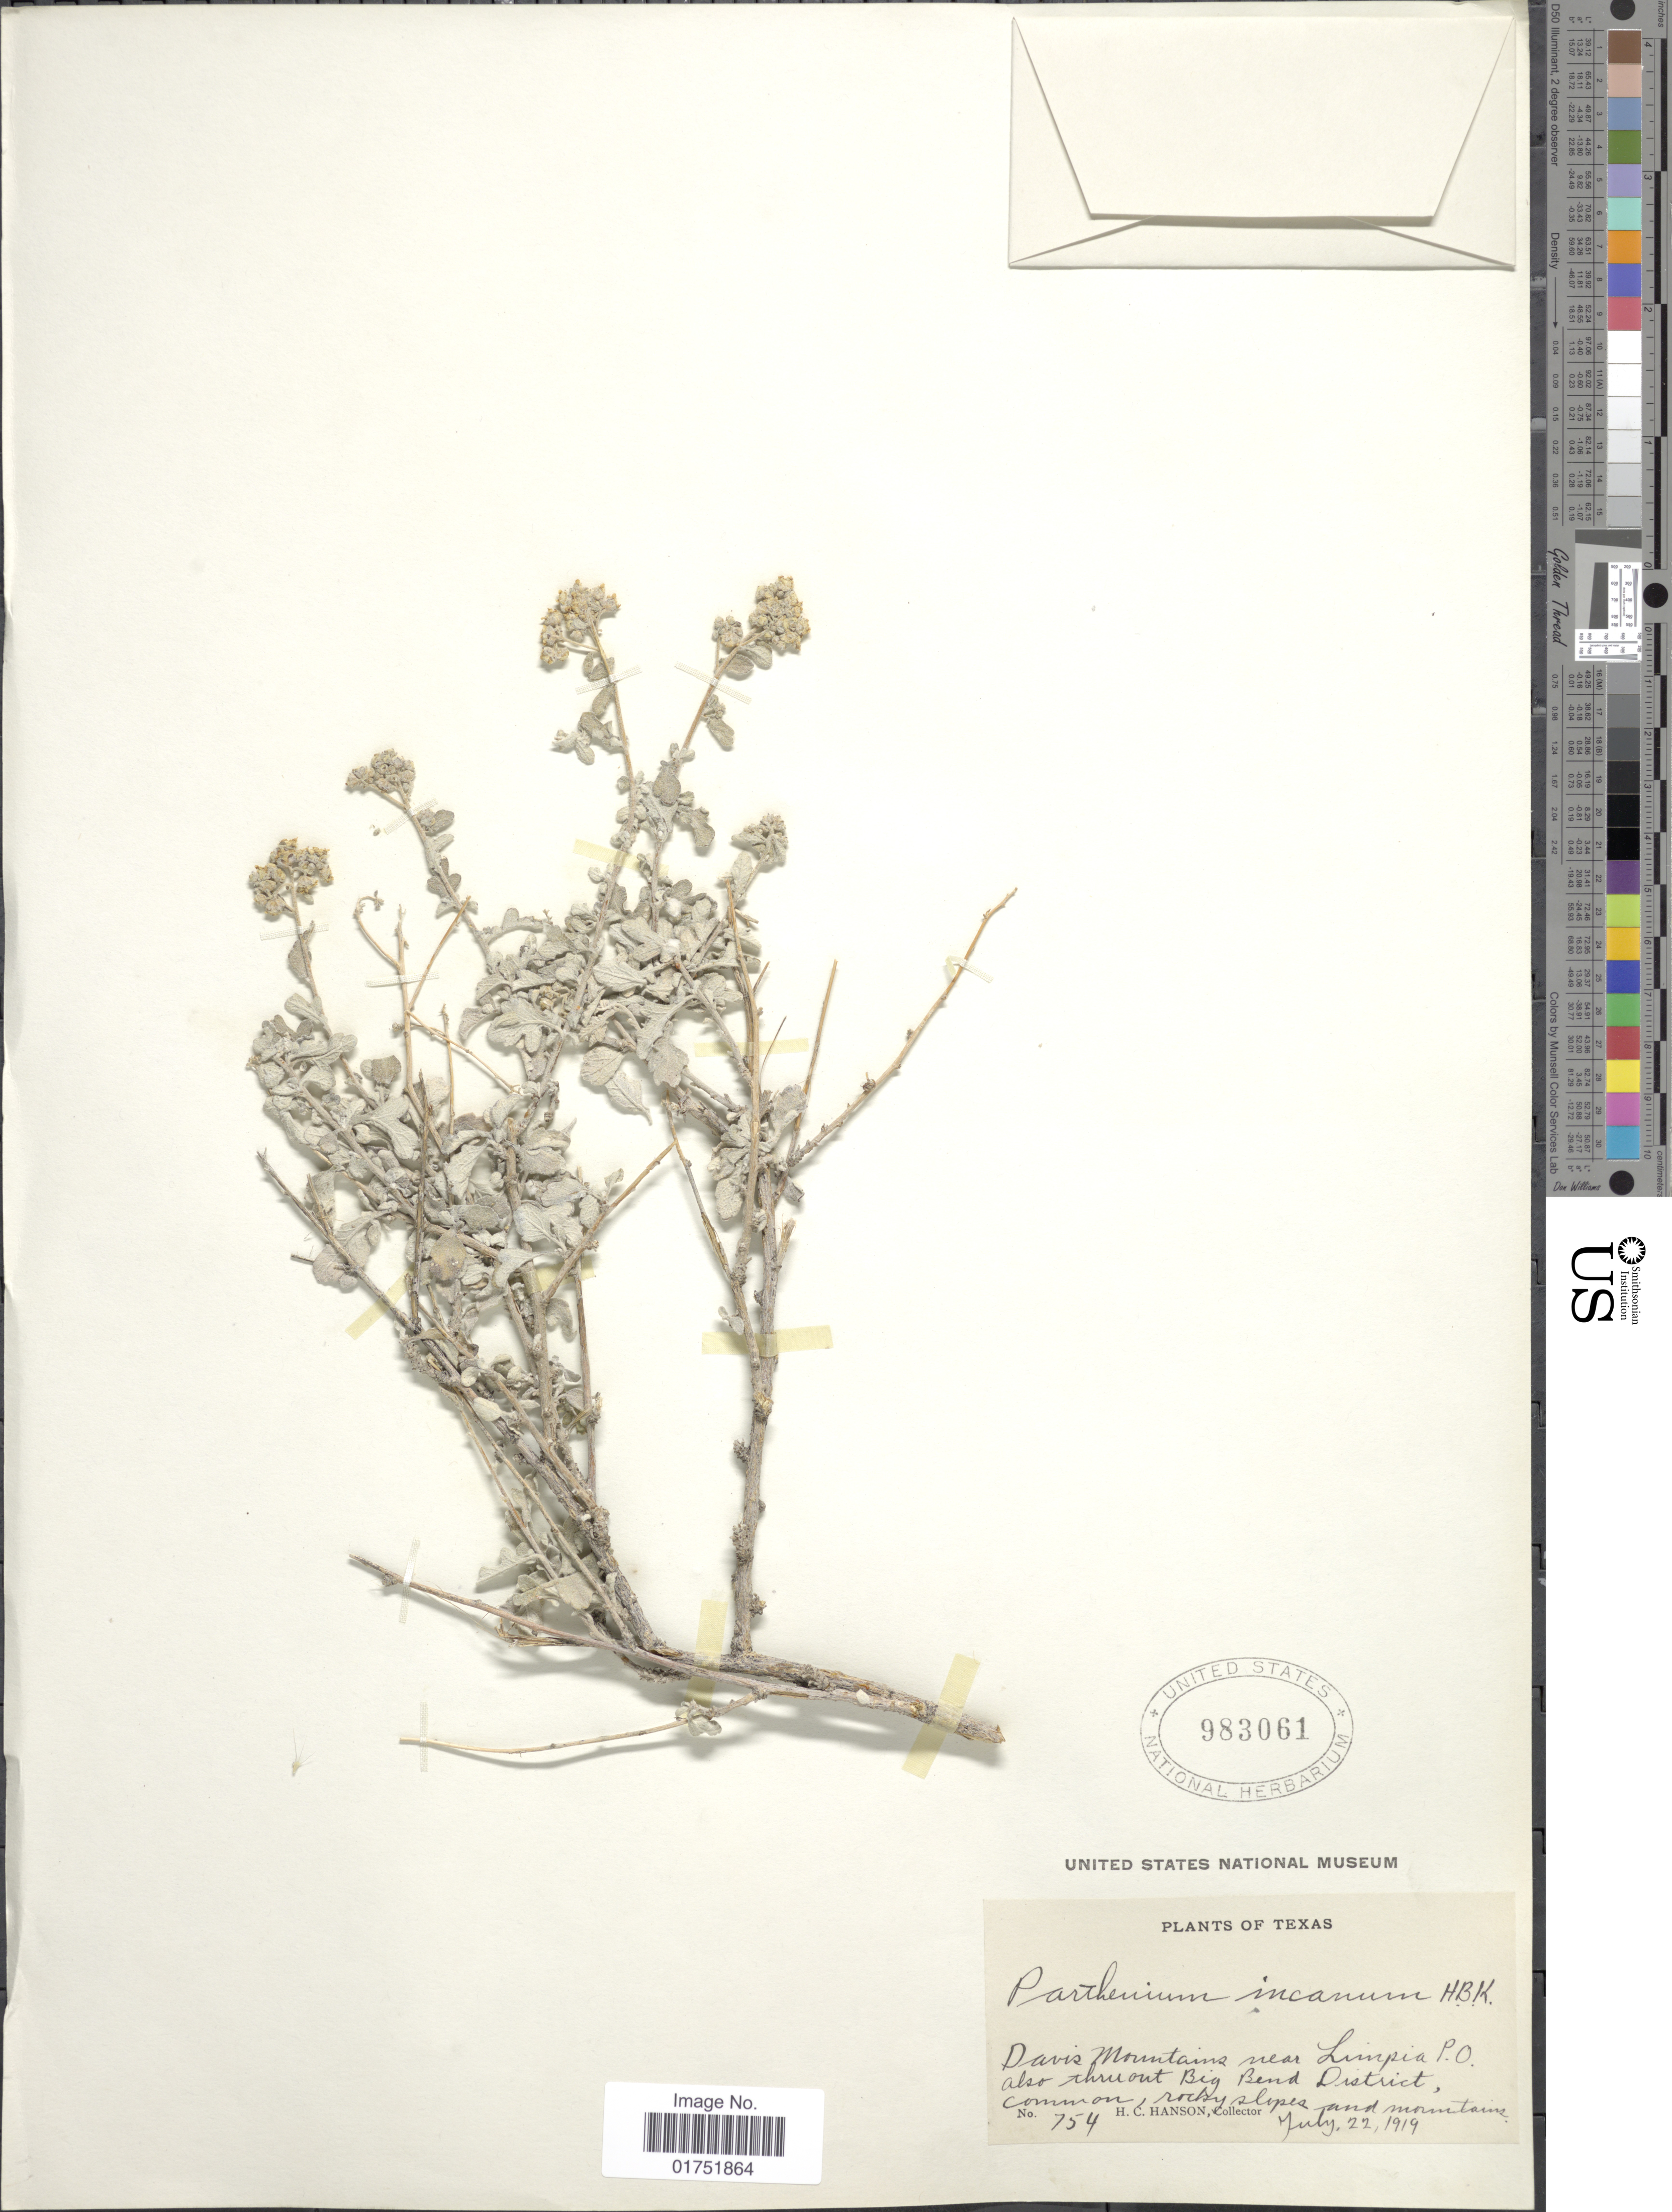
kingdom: Plantae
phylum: Tracheophyta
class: Magnoliopsida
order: Asterales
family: Asteraceae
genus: Parthenium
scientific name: Parthenium incanum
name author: Kunth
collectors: H. Hanson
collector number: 754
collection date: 1919-07-22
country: United States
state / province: Texas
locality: Davis Mountains near Limpia P. O., thruout Big Bend District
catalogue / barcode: US 983061